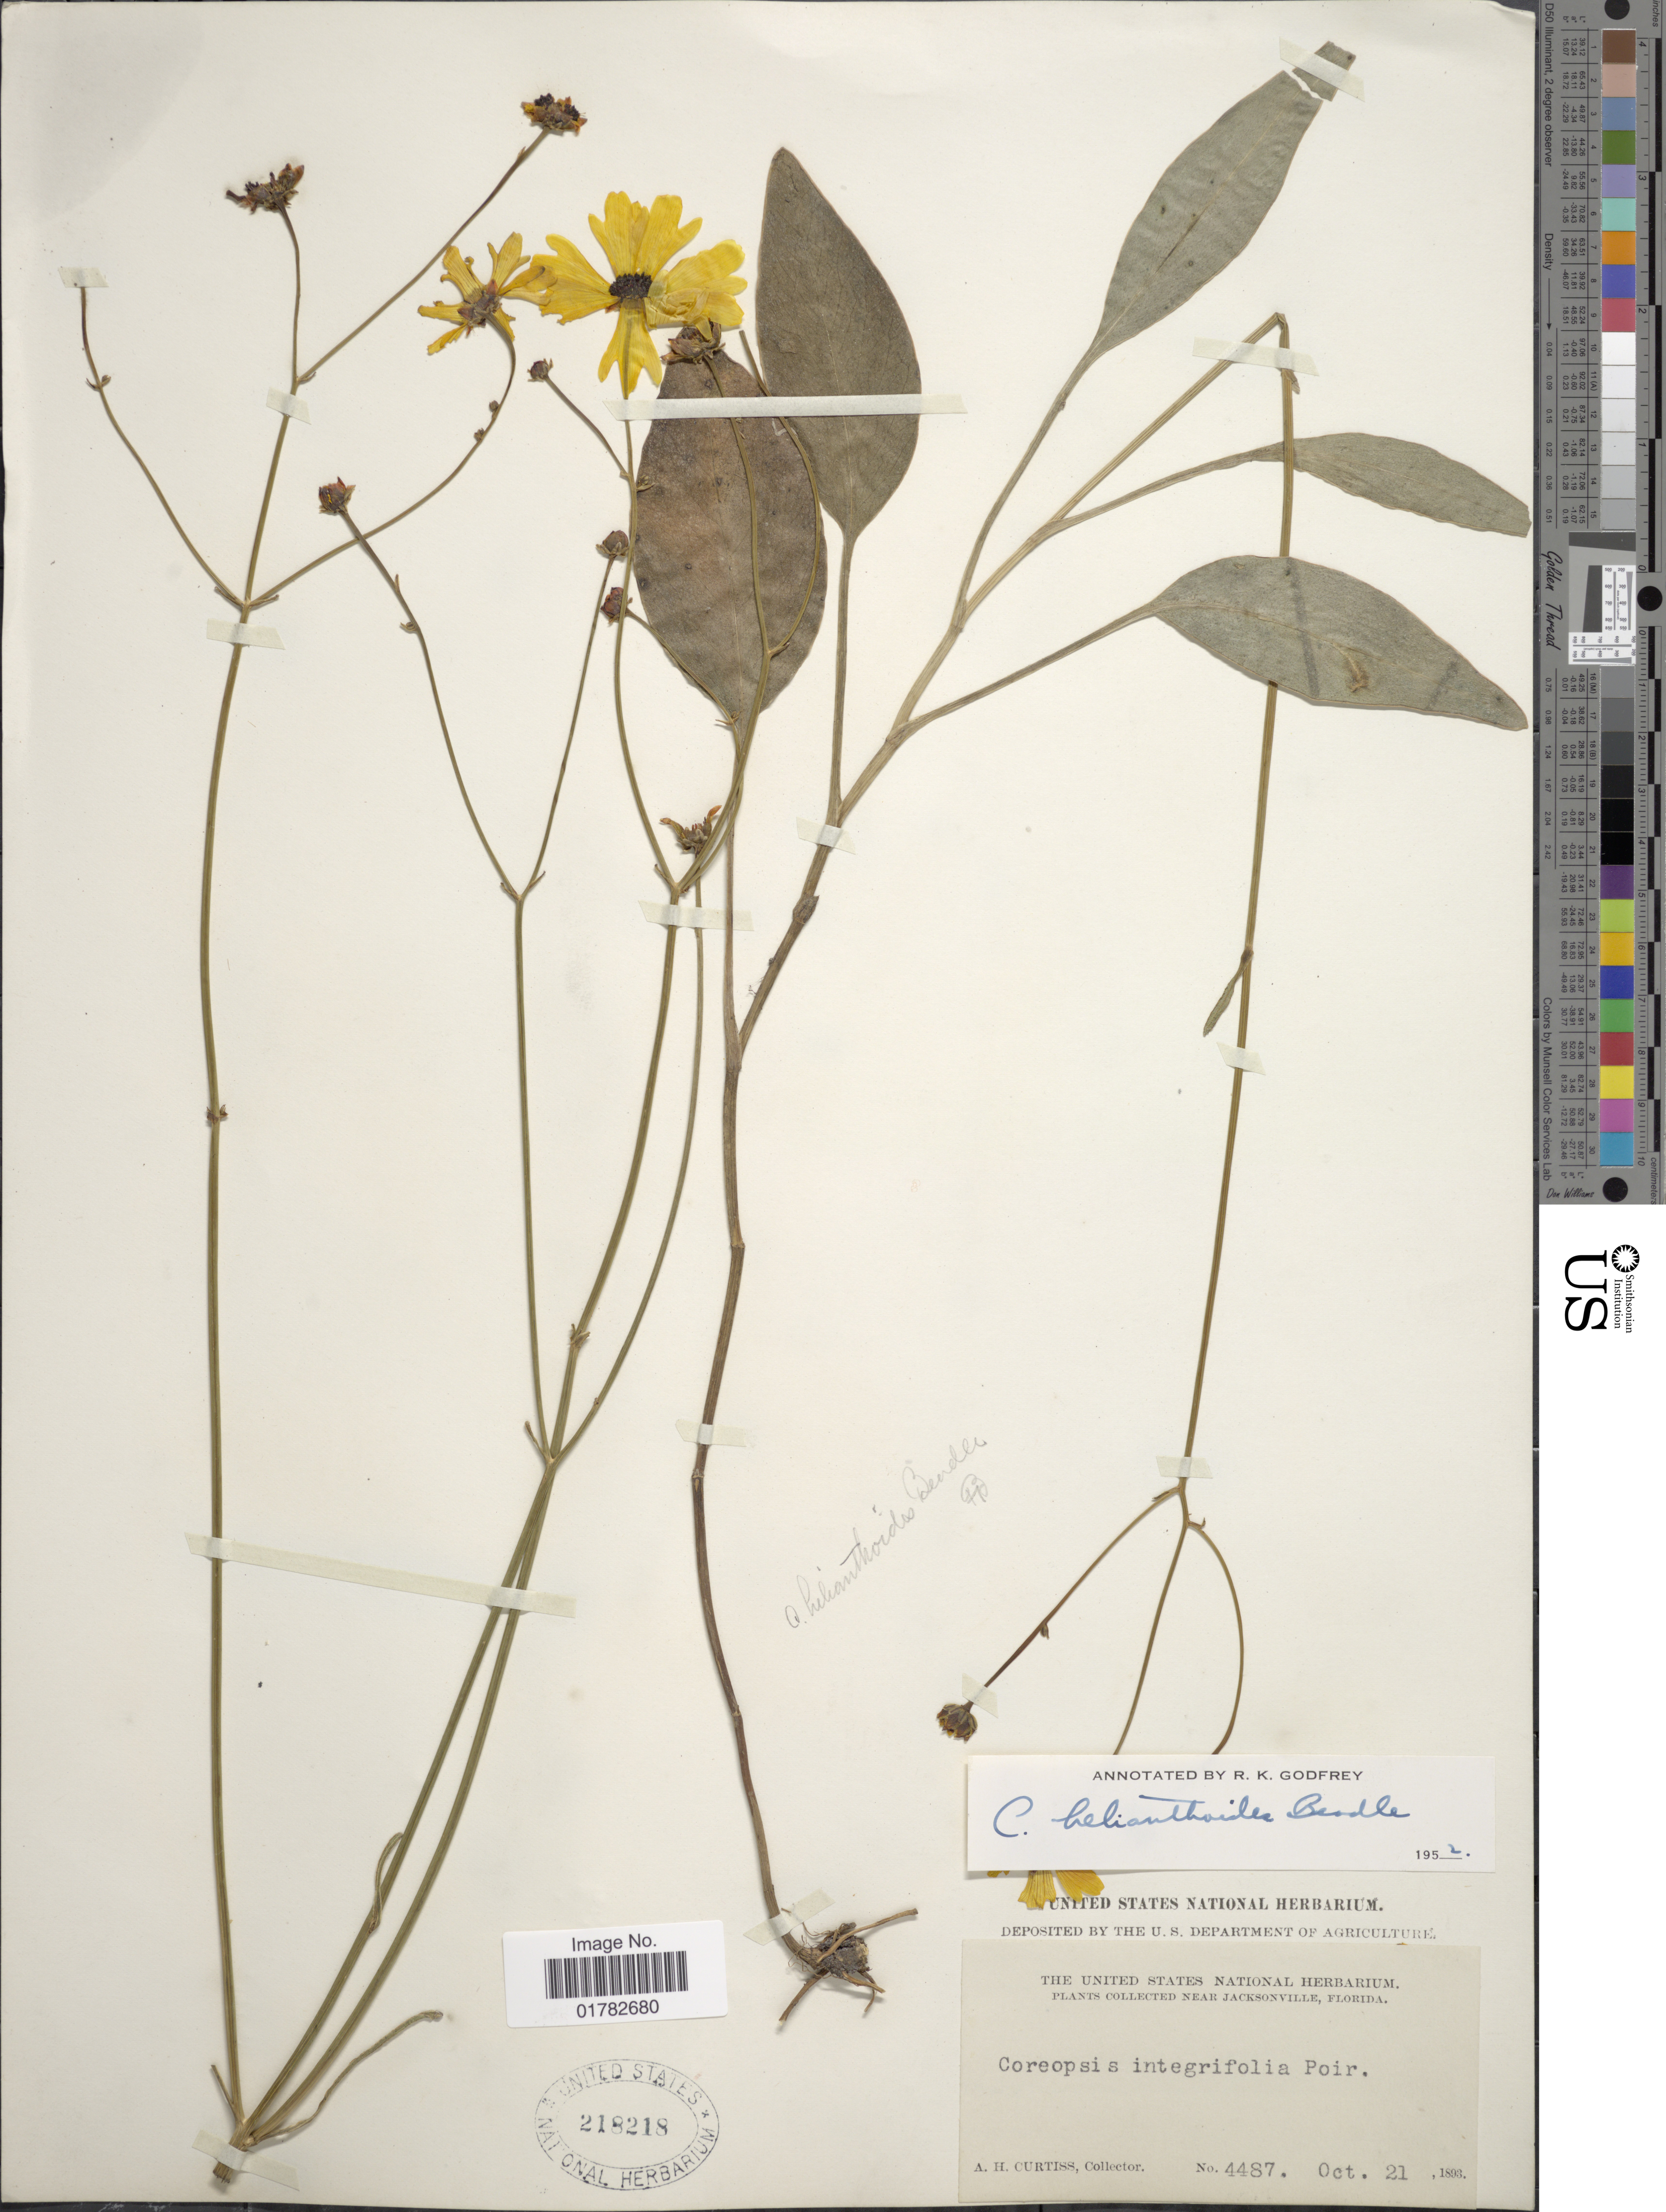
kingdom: Plantae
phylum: Tracheophyta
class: Magnoliopsida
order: Asterales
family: Asteraceae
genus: Coreopsis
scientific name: Coreopsis helianthoides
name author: Beadle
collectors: A. H. Curtiss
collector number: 4487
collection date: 1893-10-21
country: United States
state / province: Florida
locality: Near Jacksonville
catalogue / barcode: US 218218